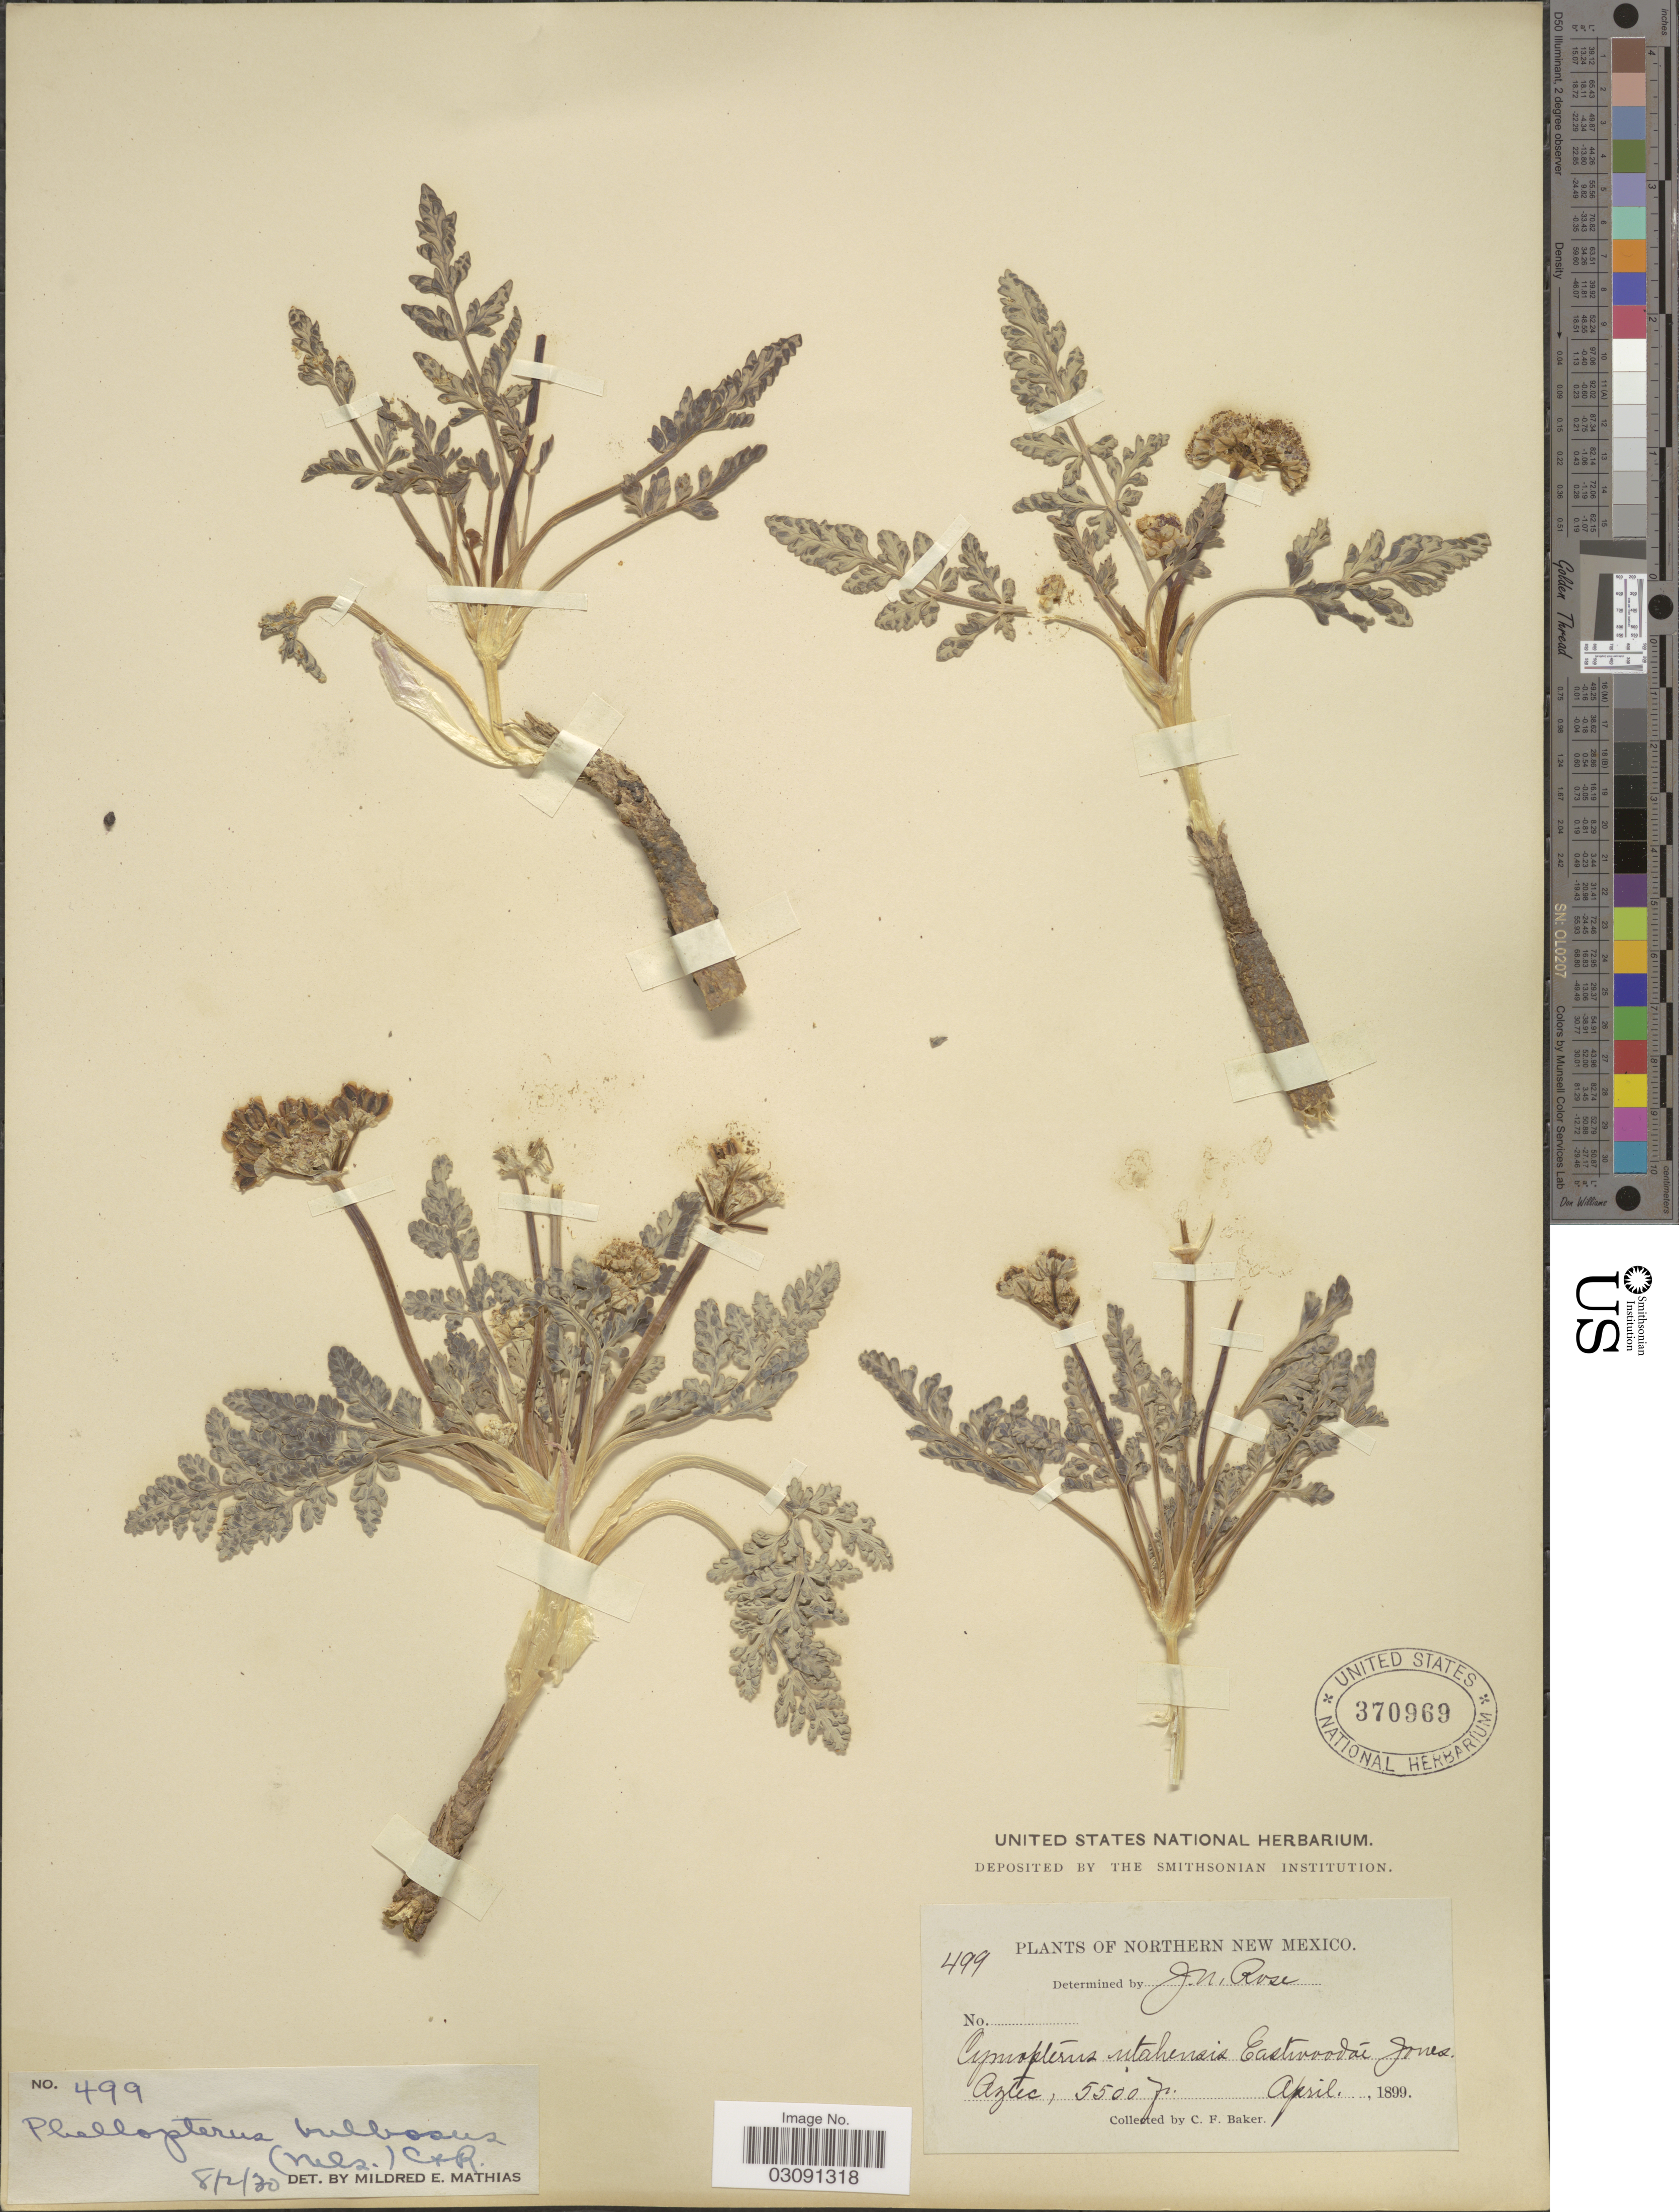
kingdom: Plantae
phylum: Tracheophyta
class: Magnoliopsida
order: Apiales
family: Apiaceae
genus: Cymopterus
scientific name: Cymopterus bulbosus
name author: A. Nelson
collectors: C. F. Baker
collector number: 499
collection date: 1899-04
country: United States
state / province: New Mexico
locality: Northern New Mexico. Aztec.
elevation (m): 1676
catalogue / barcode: US 370969